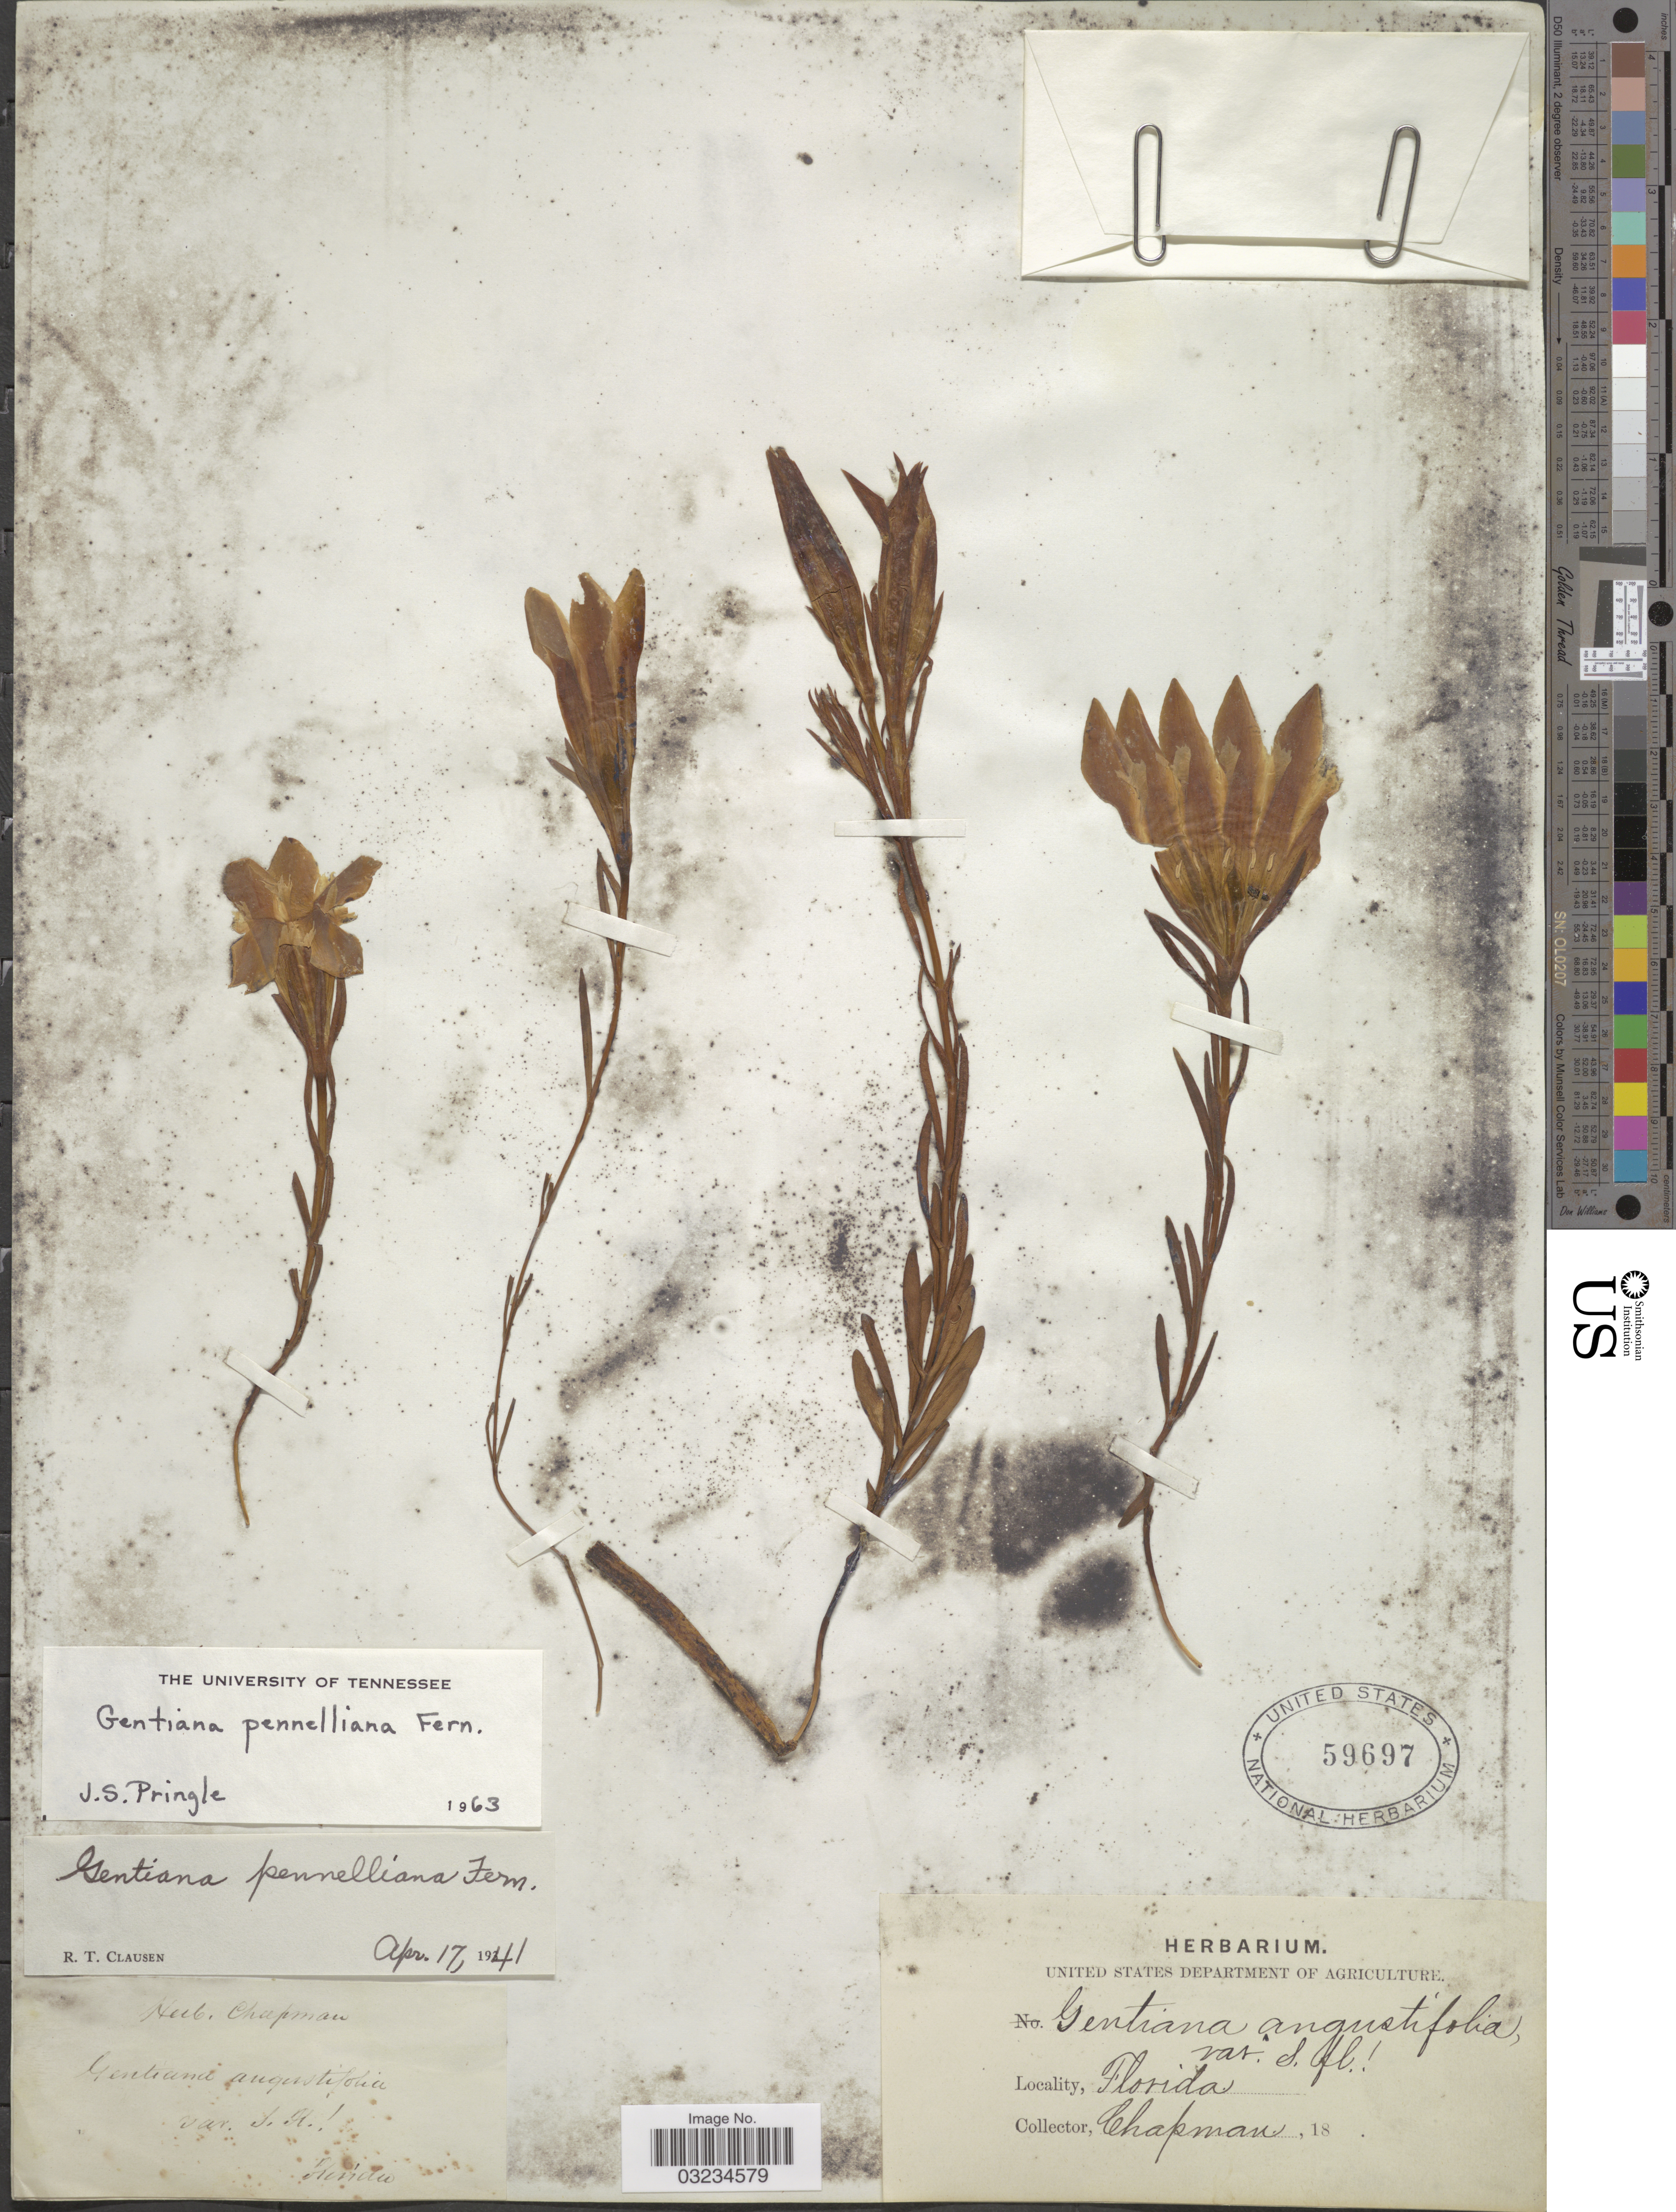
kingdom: Plantae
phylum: Tracheophyta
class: Magnoliopsida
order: Gentianales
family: Gentianaceae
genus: Gentiana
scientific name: Gentiana pennelliana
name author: Fernald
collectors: A. Chapman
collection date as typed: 18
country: United States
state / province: Florida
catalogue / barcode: US 59697